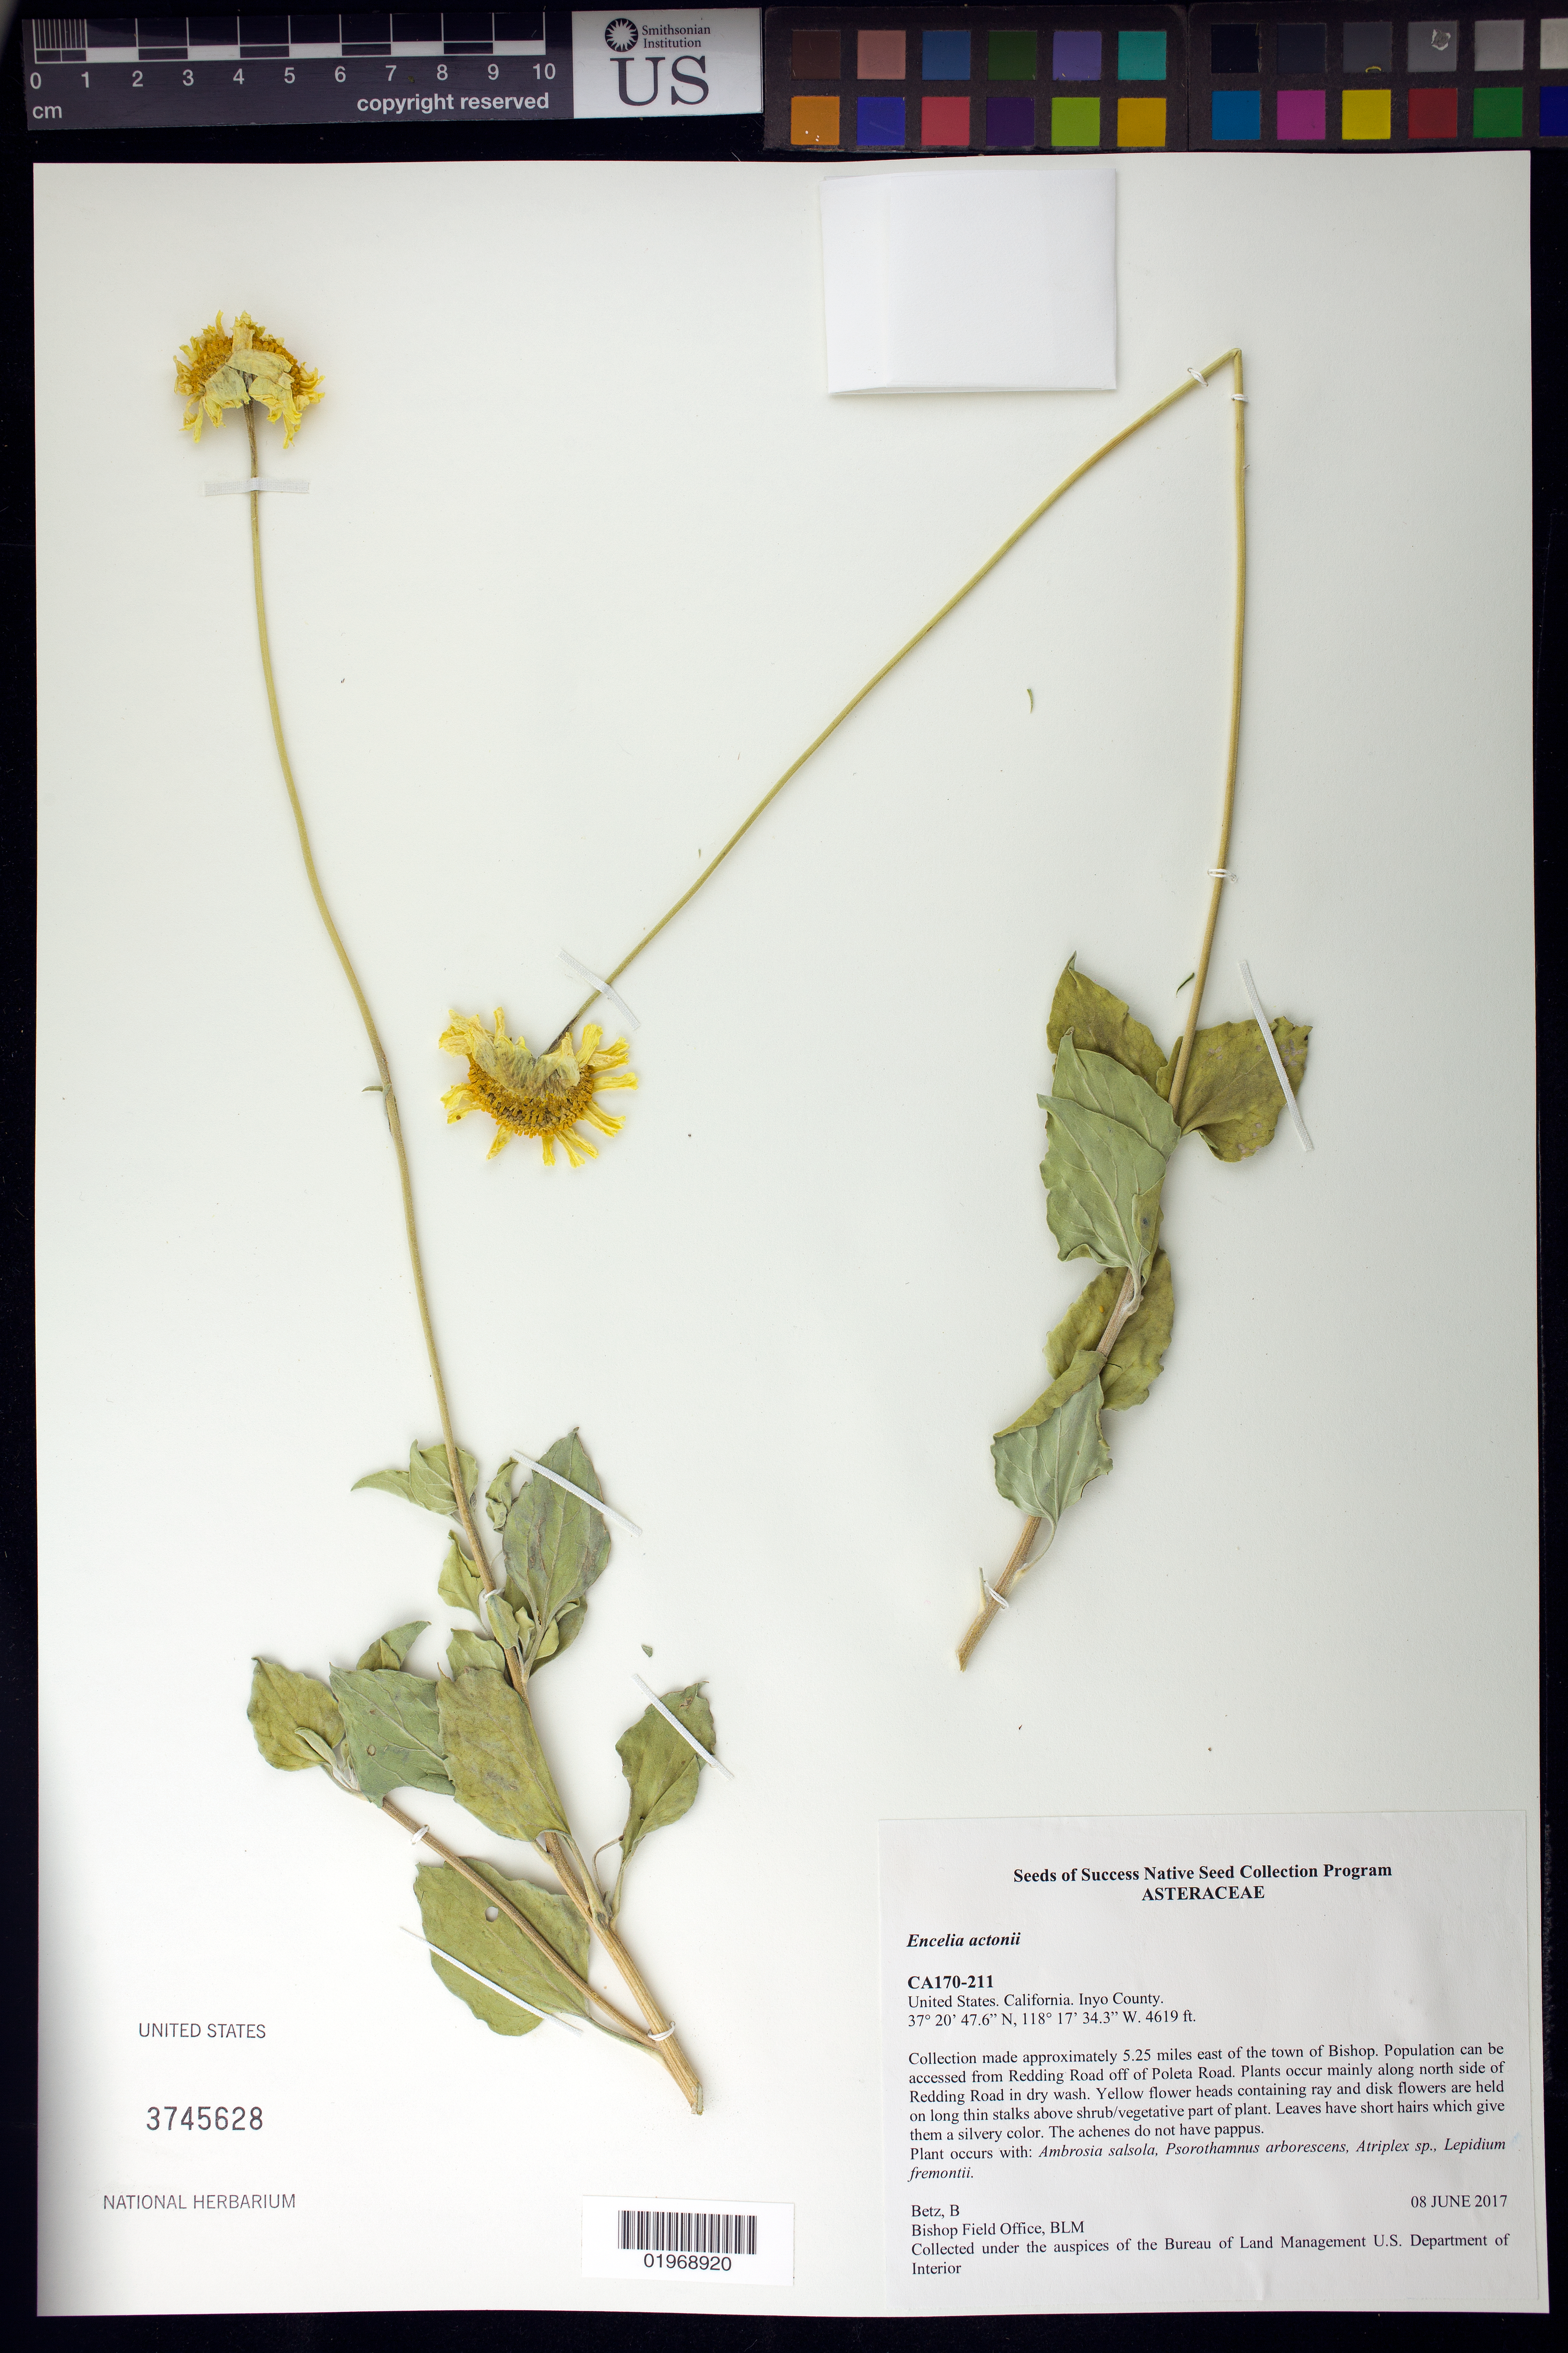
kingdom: Plantae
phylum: Tracheophyta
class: Magnoliopsida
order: Asterales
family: Asteraceae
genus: Encelia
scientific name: Encelia actoni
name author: Elmer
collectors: B. Betz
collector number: CA170-211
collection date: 2017-06-08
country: United States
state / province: California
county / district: Inyo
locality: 5.25 miles of Bishop, from Redding Rd off of Poleta Rd.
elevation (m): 1408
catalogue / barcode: US 3745628